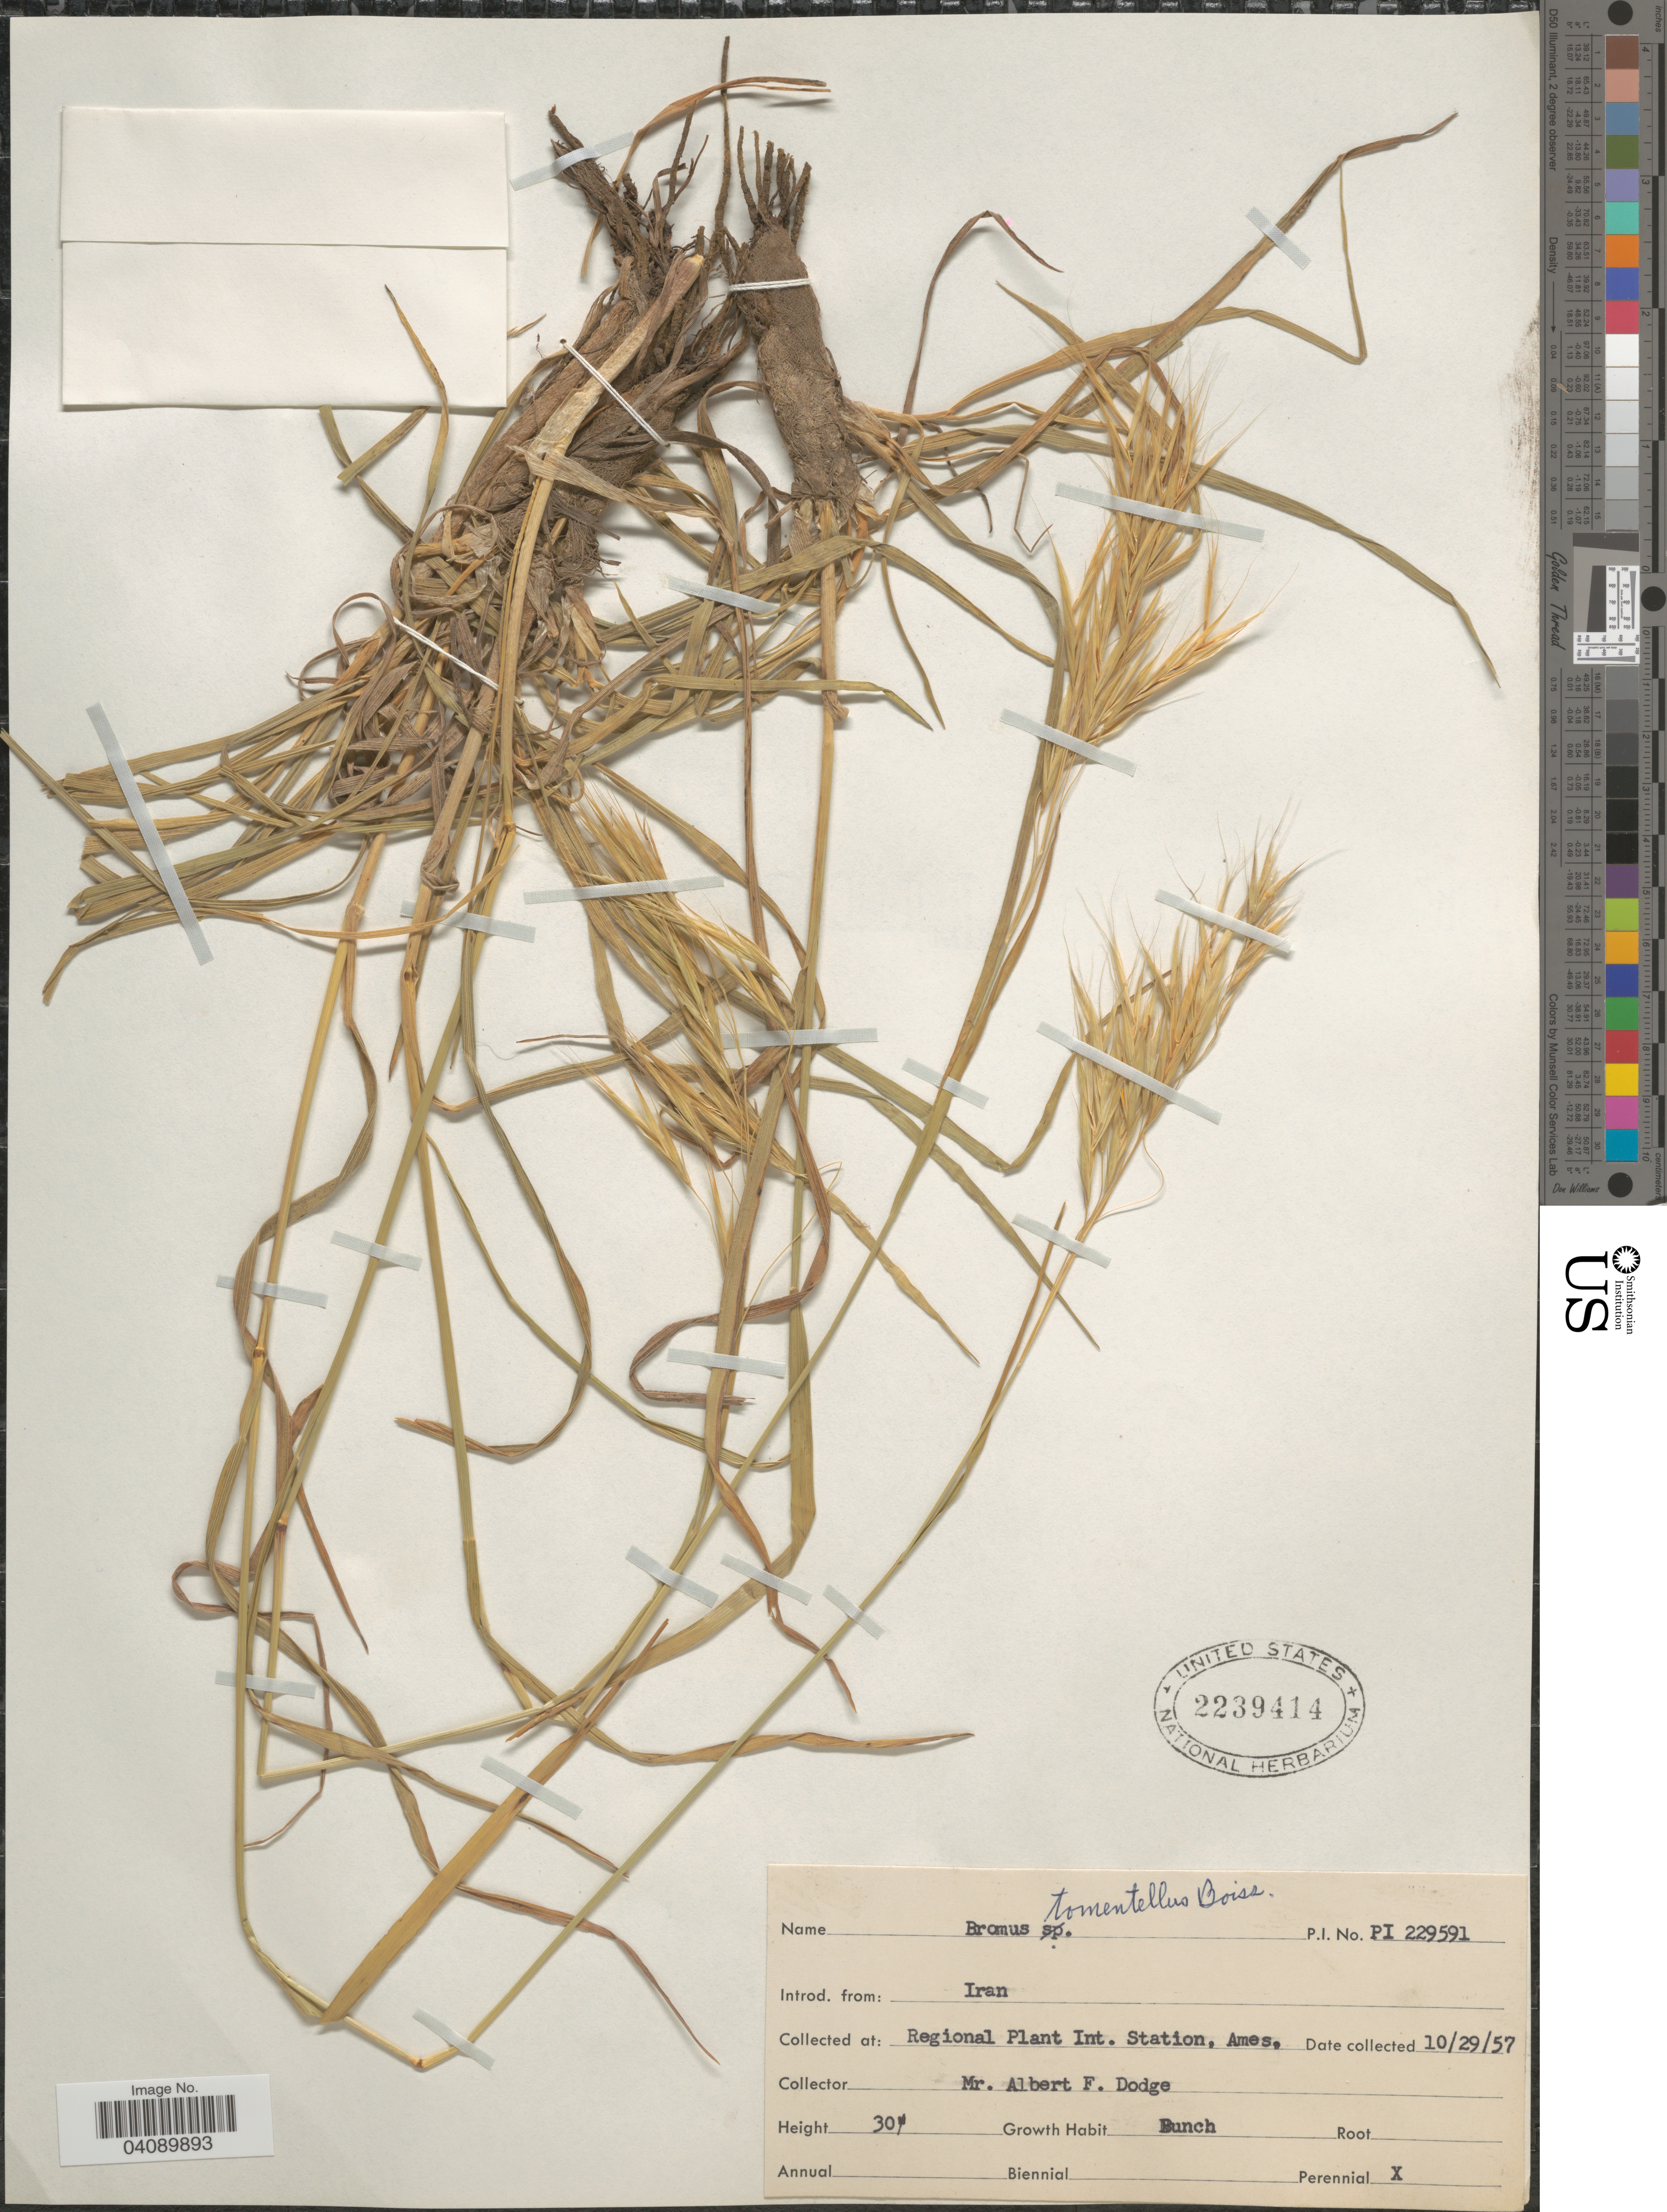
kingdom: Plantae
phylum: Tracheophyta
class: Liliopsida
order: Poales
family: Poaceae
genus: Bromus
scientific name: Bromus tomentellus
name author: Boiss.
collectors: A. Dodge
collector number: PI229591?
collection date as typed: Transcribed d/m/y: 29/10/57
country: United States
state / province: Iowa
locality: Regional Plant Int. Station, Ames.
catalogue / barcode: US 2239414